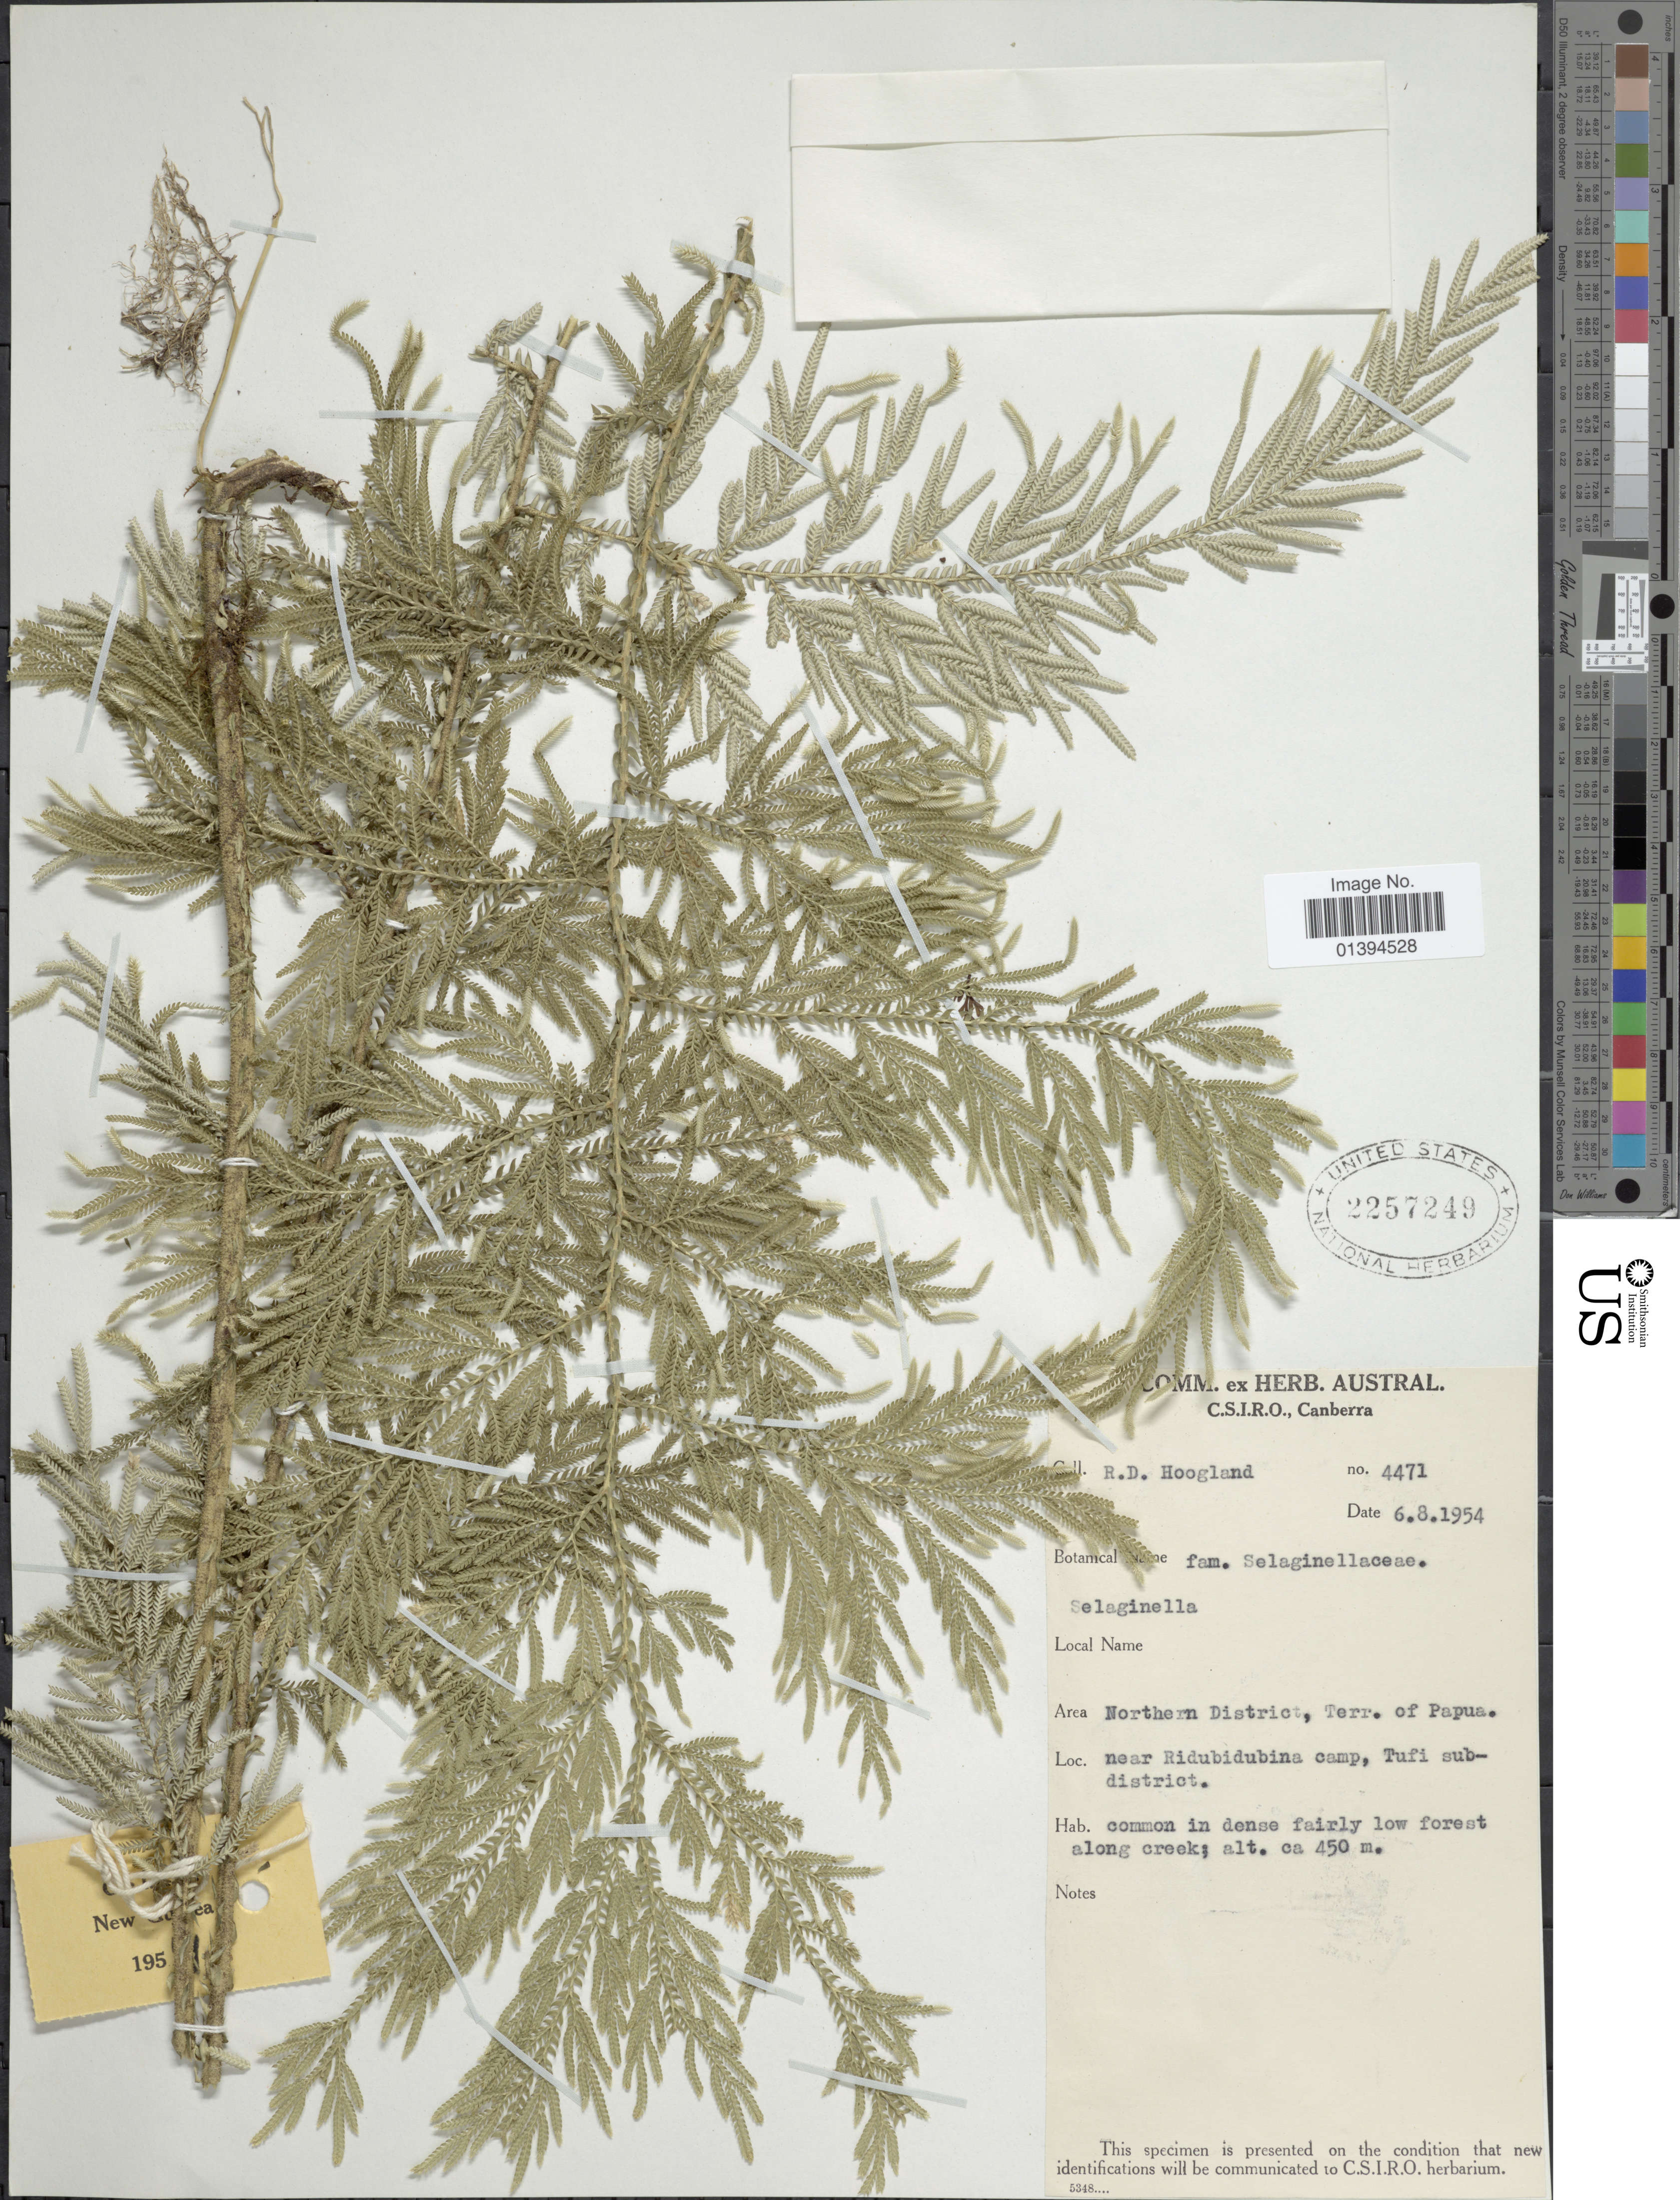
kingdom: Plantae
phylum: Tracheophyta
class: Lycopodiopsida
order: Selaginellales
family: Selaginellaceae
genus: Selaginella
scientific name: Selaginella sp.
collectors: R. D. Hoogland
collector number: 4471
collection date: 1954-08-06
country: Papua New Guinea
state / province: Northern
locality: Terr. of Papua, near Ridubidubina camp, Tufi Sub-district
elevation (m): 450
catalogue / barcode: US 2257249